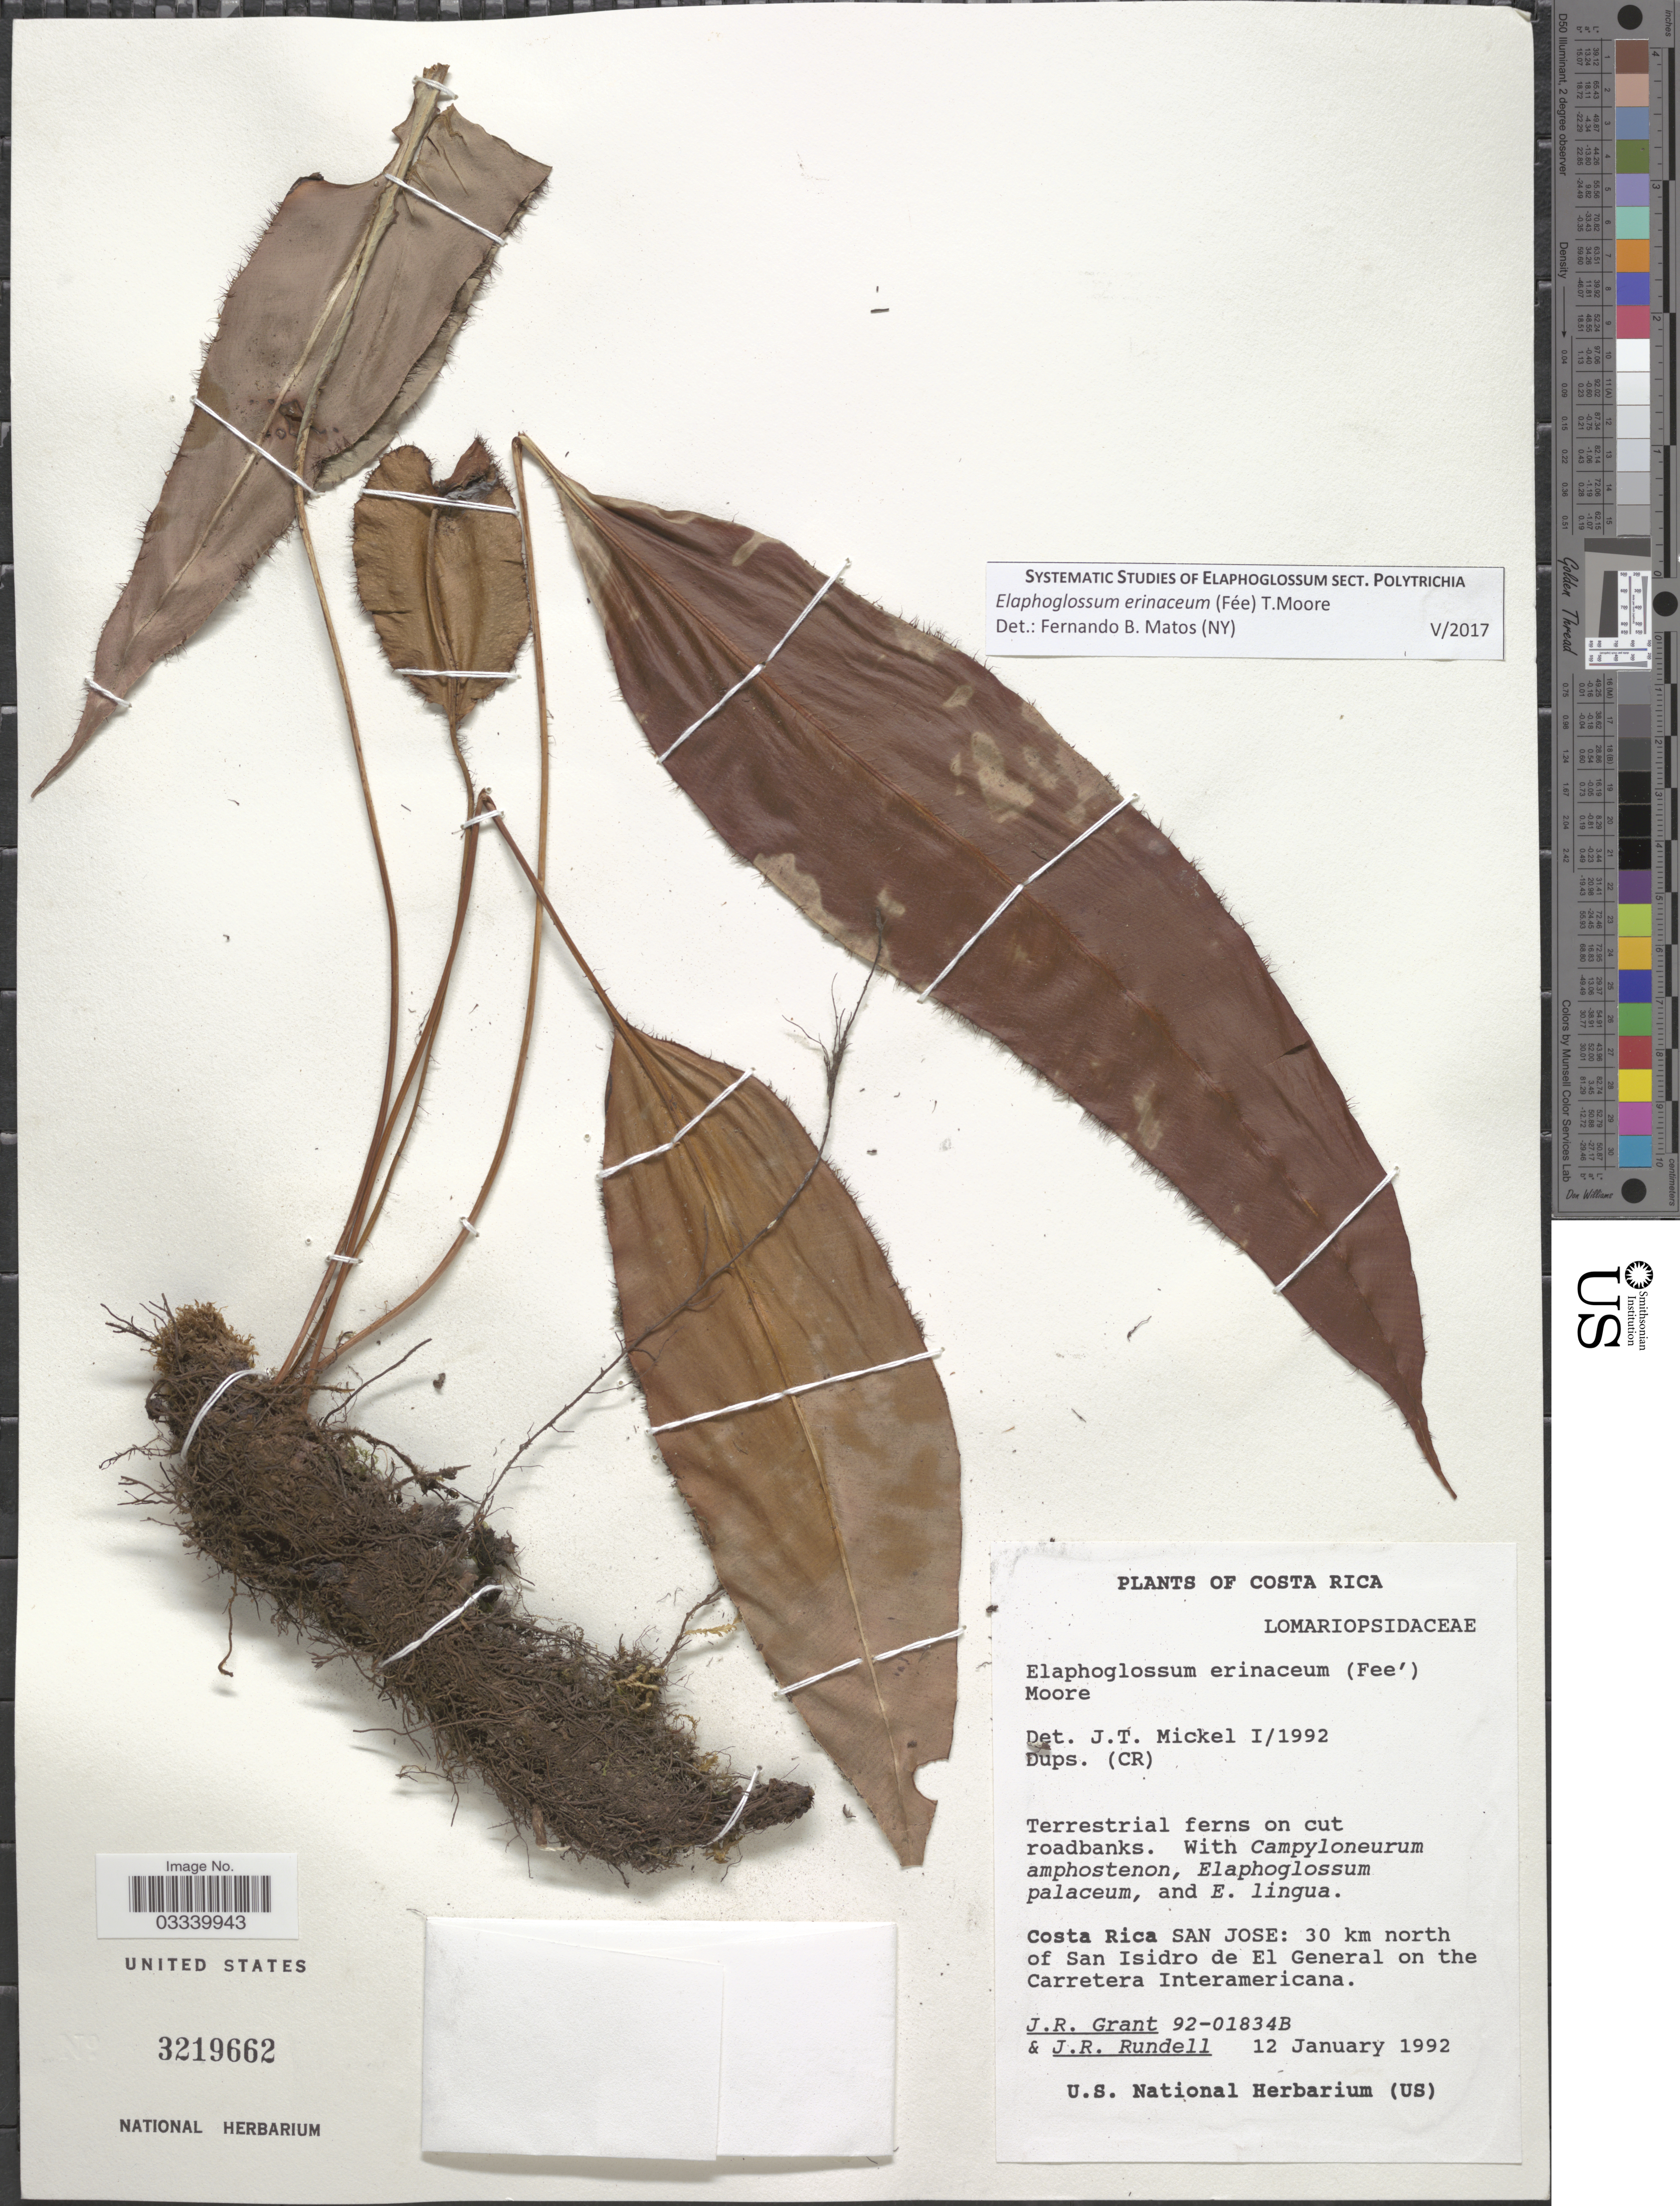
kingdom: Plantae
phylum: Tracheophyta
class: Polypodiopsida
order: Polypodiales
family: Dryopteridaceae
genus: Elaphoglossum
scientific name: Elaphoglossum erinaceum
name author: (Fée) T. Moore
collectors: J. Grant & J. R. Rundell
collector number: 92-01834B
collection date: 1992-01-12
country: Costa Rica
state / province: San José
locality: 30 km north of San Isidro de El General on the Carretera Interamerican.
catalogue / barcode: US 3219662